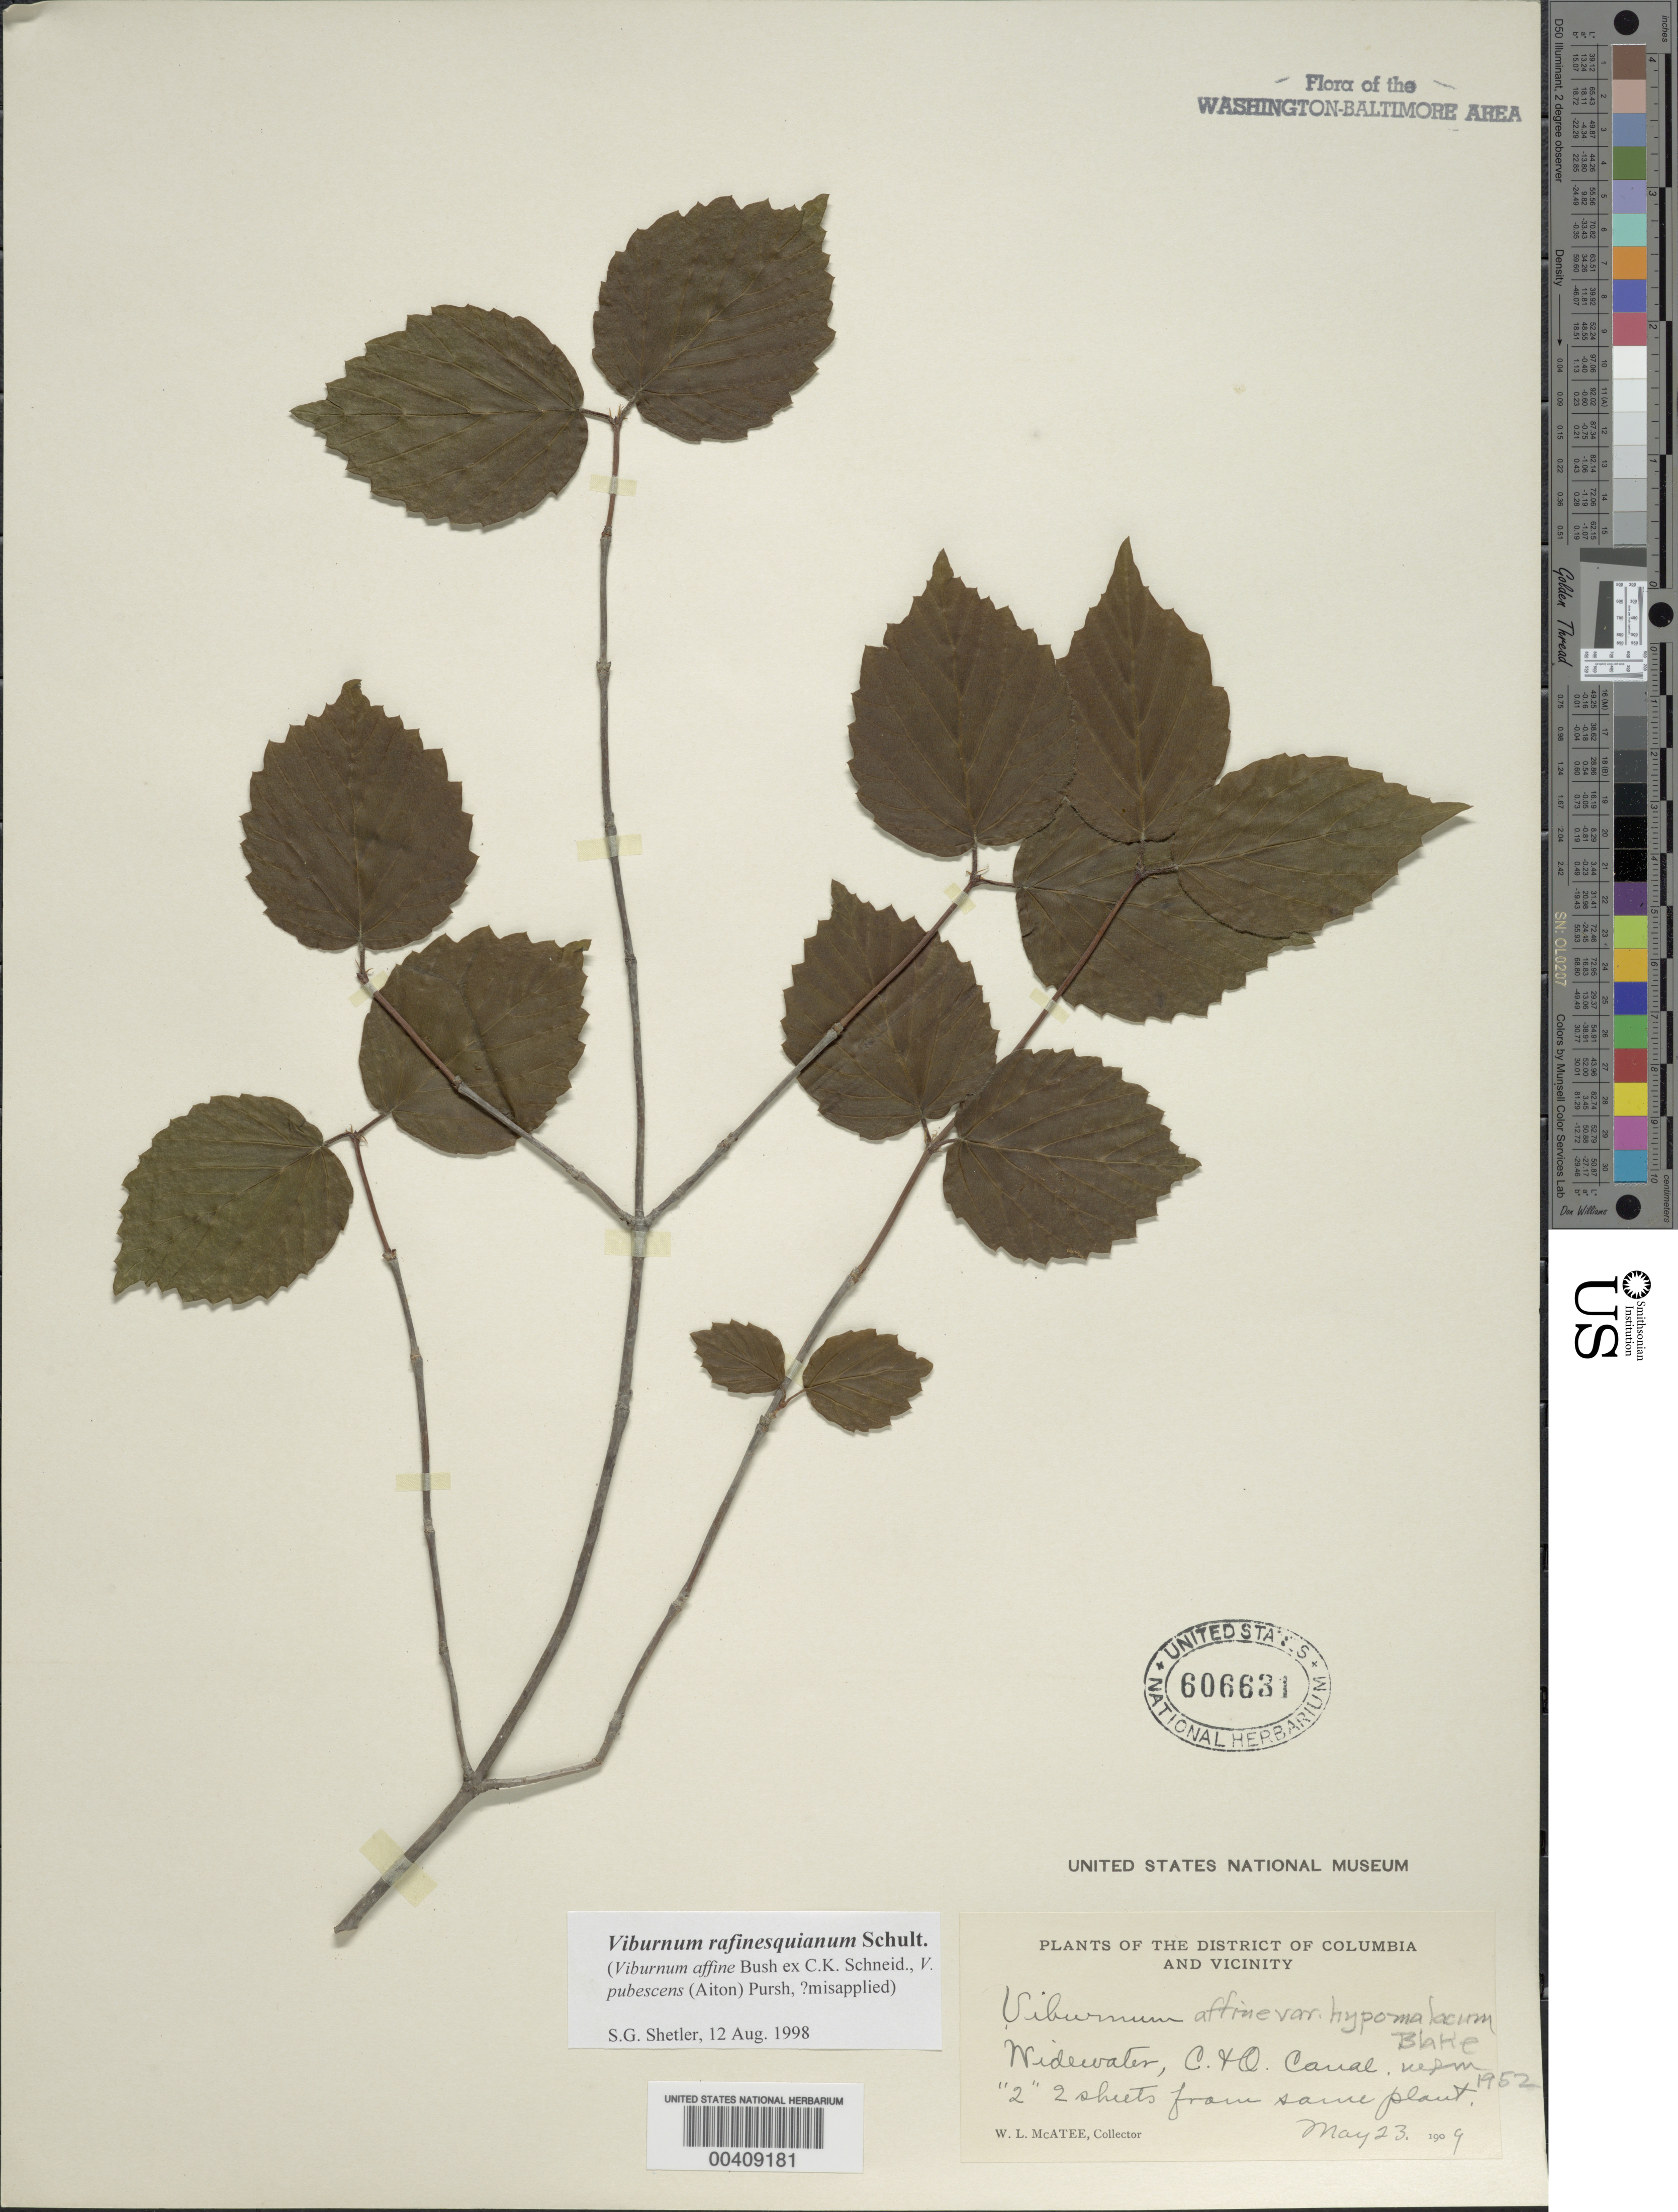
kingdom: Plantae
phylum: Tracheophyta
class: Magnoliopsida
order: Dipsacales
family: Viburnaceae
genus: Viburnum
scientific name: Viburnum rafinesqueanum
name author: Schult.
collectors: W. McAtee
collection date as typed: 23 May 1909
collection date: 1909-05-23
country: United States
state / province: Maryland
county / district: Montgomery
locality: Widewater, C. & O. Canal C. & O. Canal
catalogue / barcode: US 606631